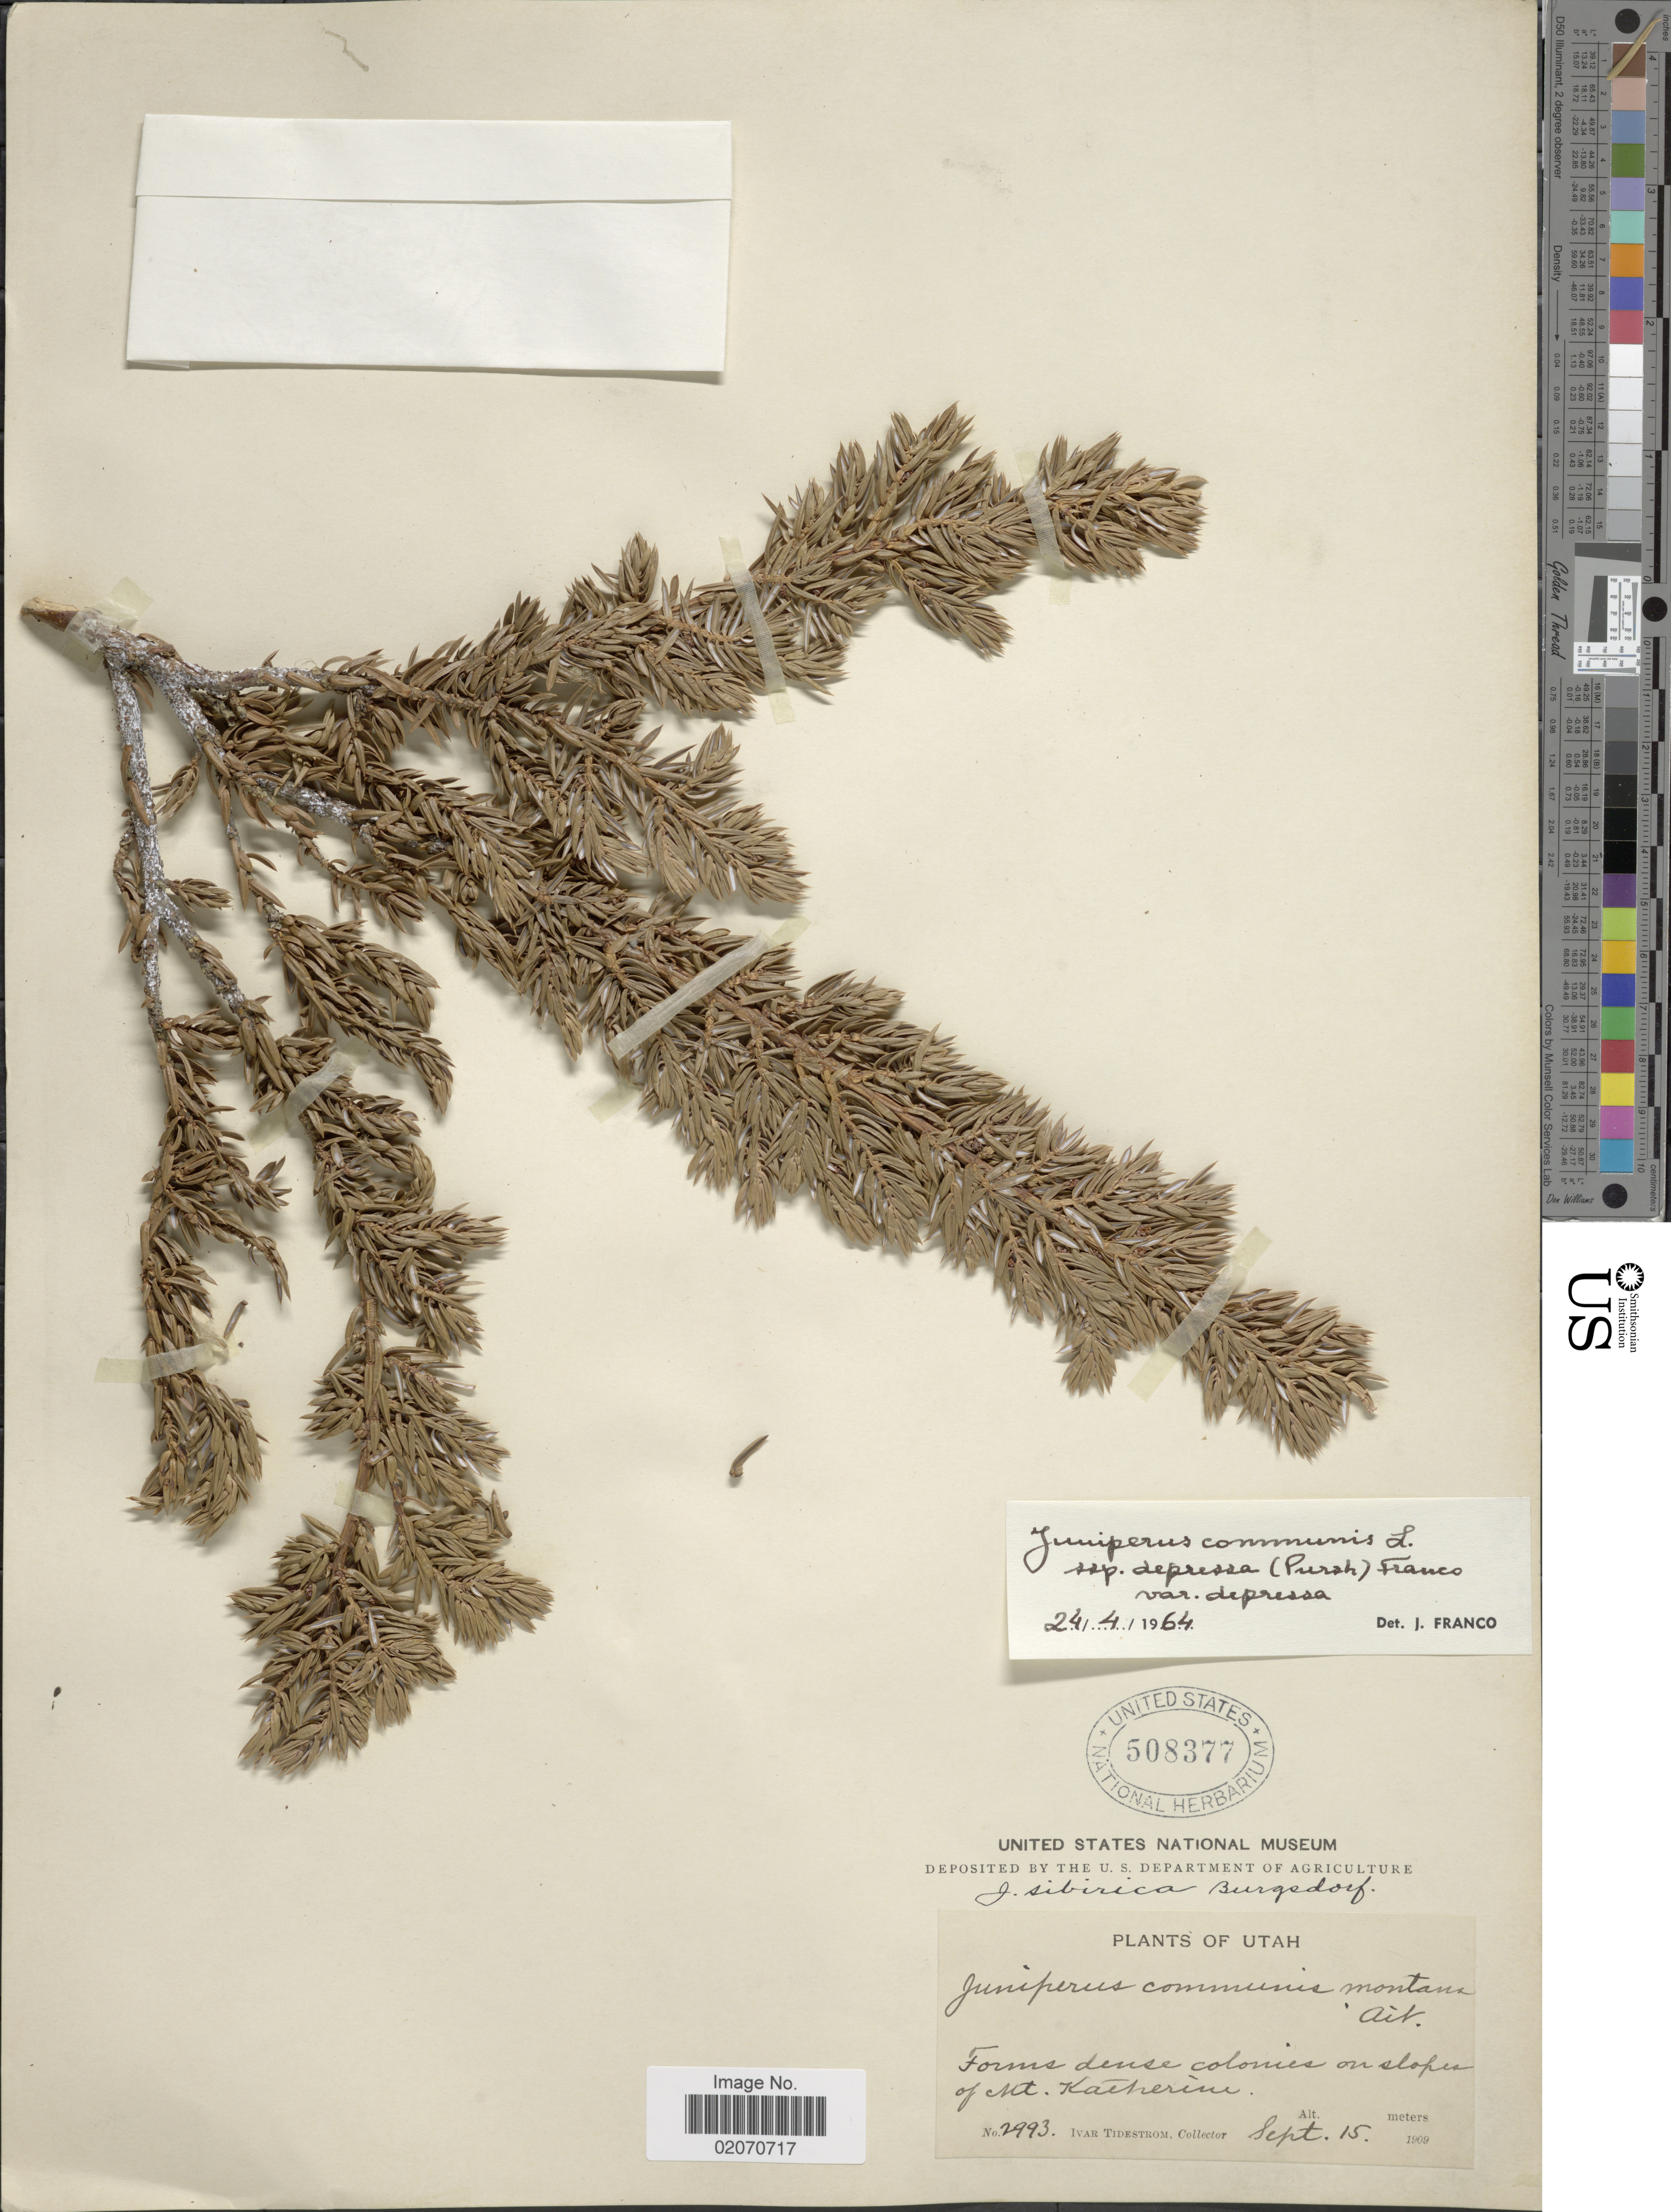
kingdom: Plantae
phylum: Tracheophyta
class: Pinopsida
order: Pinales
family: Cupressaceae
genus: Juniperus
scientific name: Juniperus communis subsp. depressa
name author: (Pursh) Franco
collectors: I. F. Tidestrom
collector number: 2993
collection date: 1909-09-15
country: United States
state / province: Utah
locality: On slopes of Mt. Katherine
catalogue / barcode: US 508377